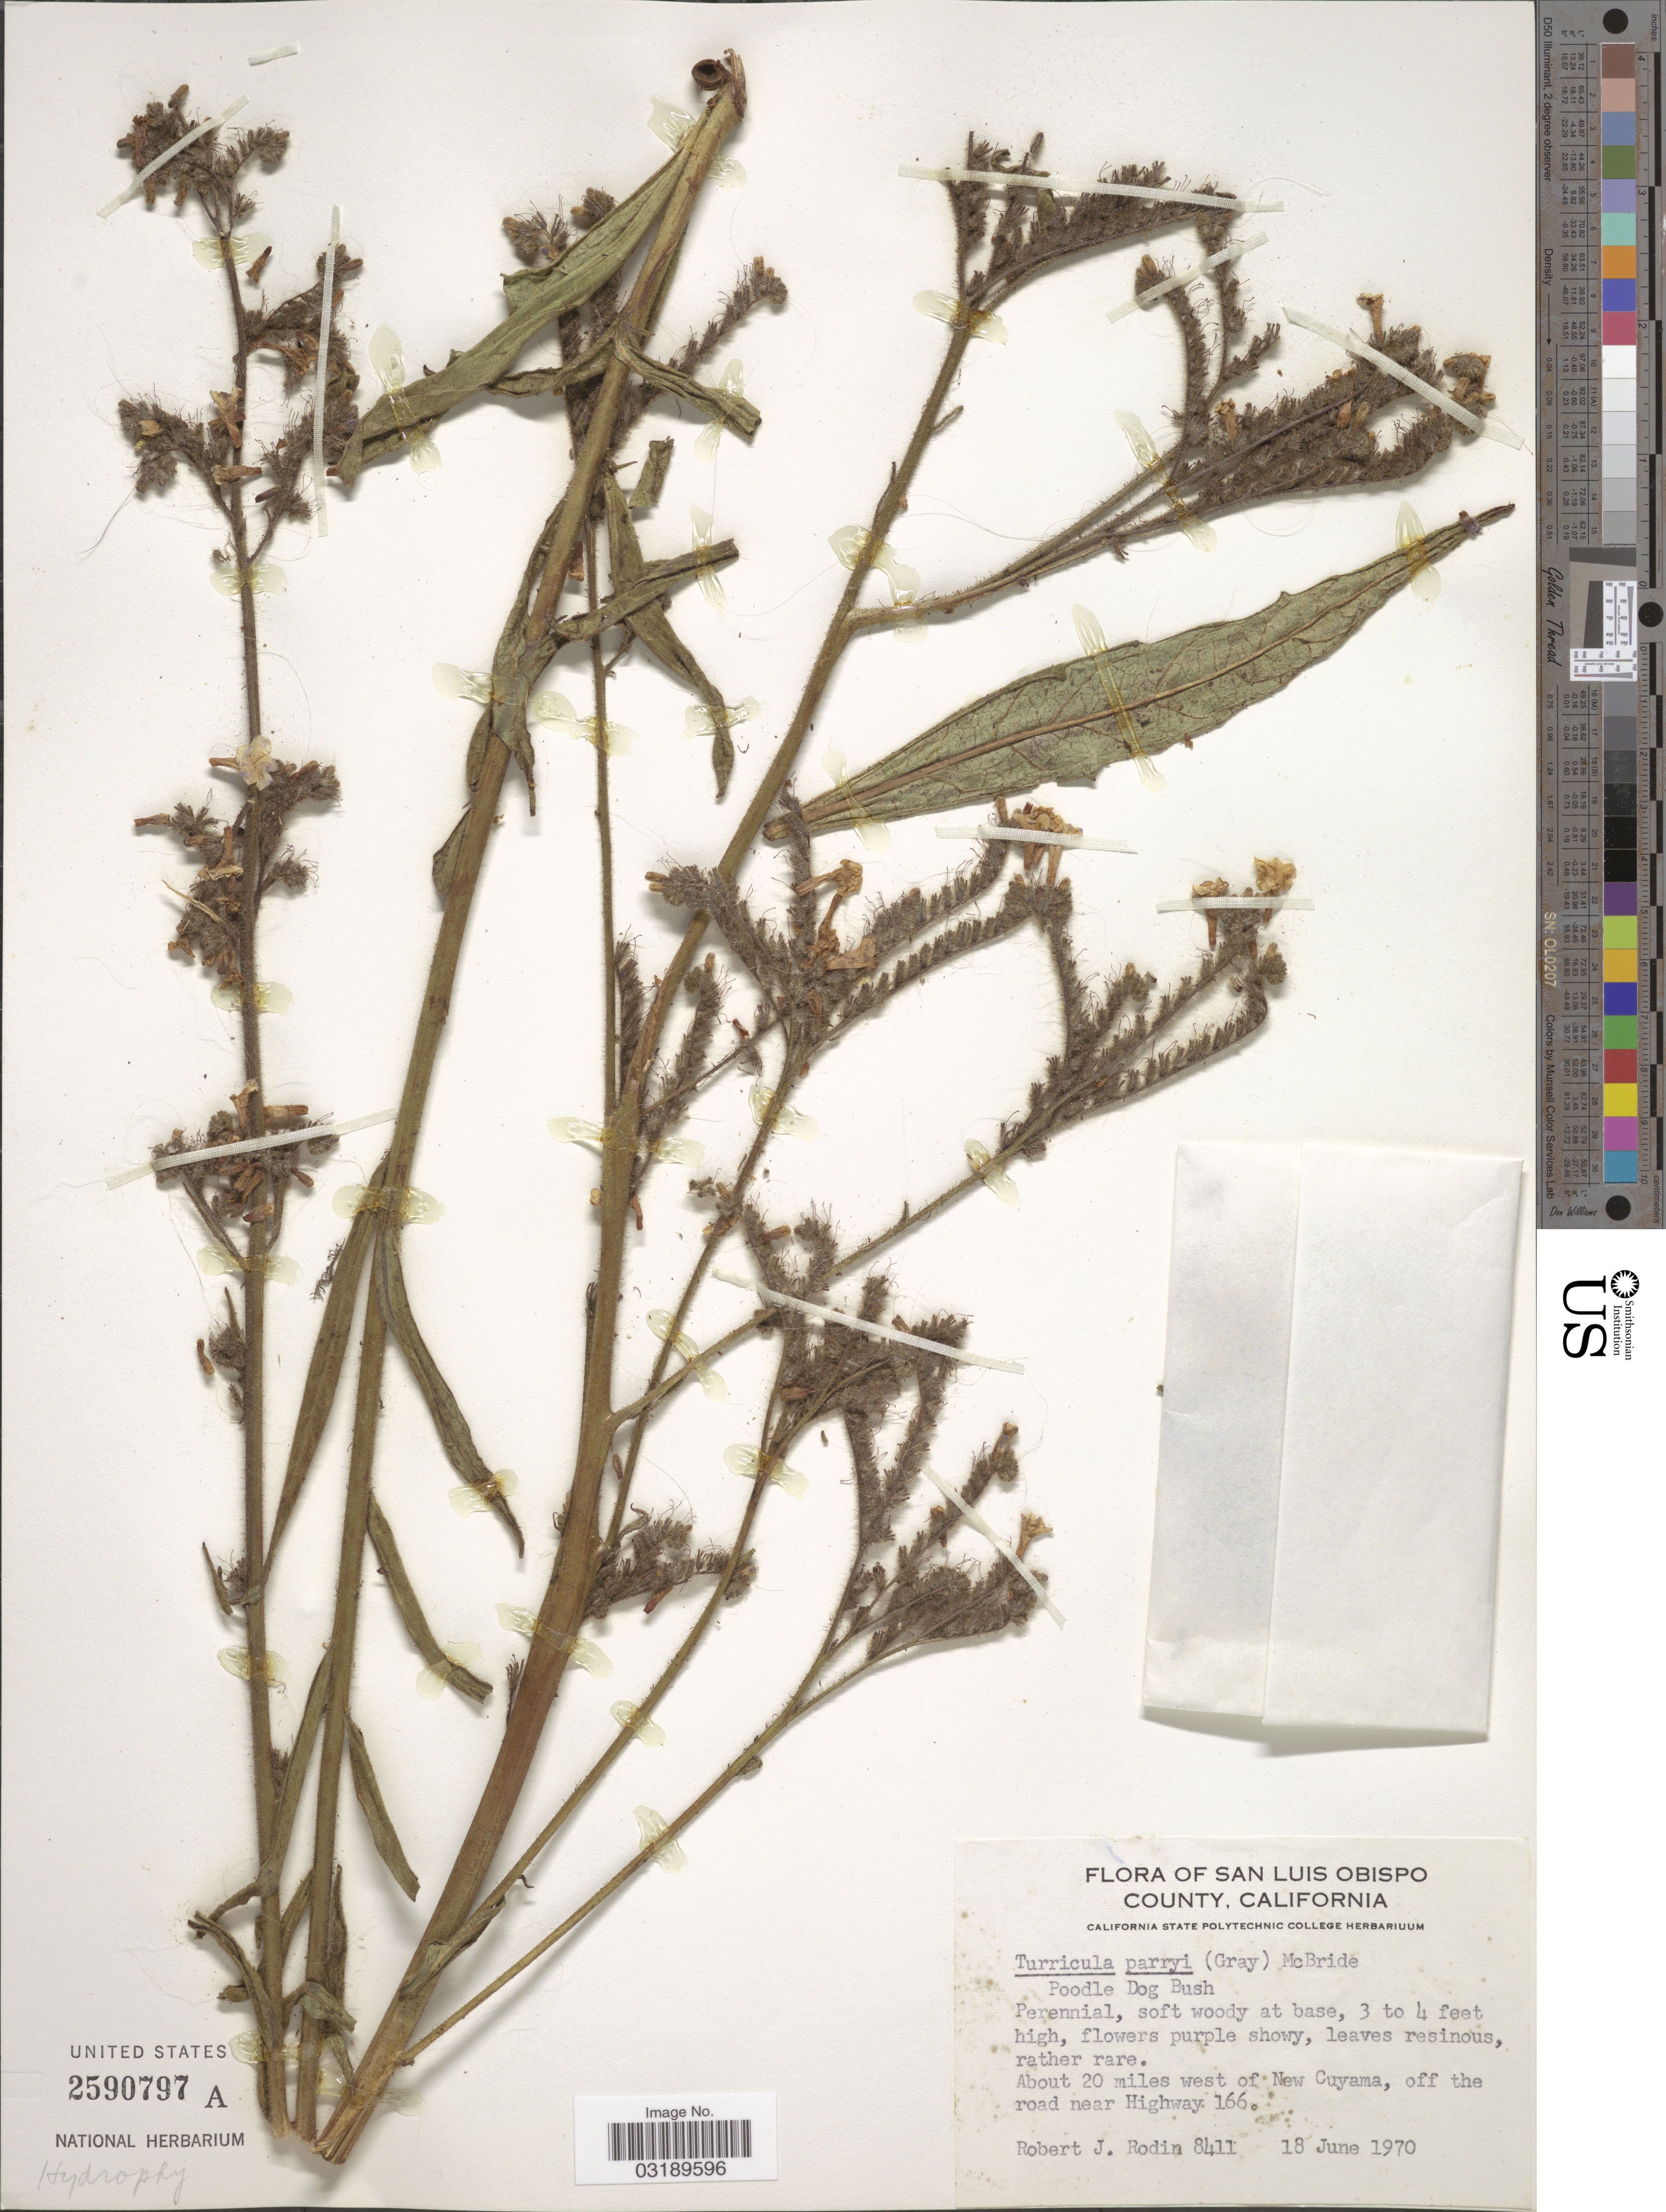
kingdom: Plantae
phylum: Tracheophyta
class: Magnoliopsida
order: Boraginales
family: Namaceae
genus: Turricula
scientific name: Turricula parryi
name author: (A. Gray) J.F. Macbr.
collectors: R. J. Rodin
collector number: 8411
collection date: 1970-06-18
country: United States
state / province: California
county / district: San Luis Obispo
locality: San Luis Obispo County. About 20 miles west of New Cuyama, off the road near Highway 166.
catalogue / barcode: US 2590797A